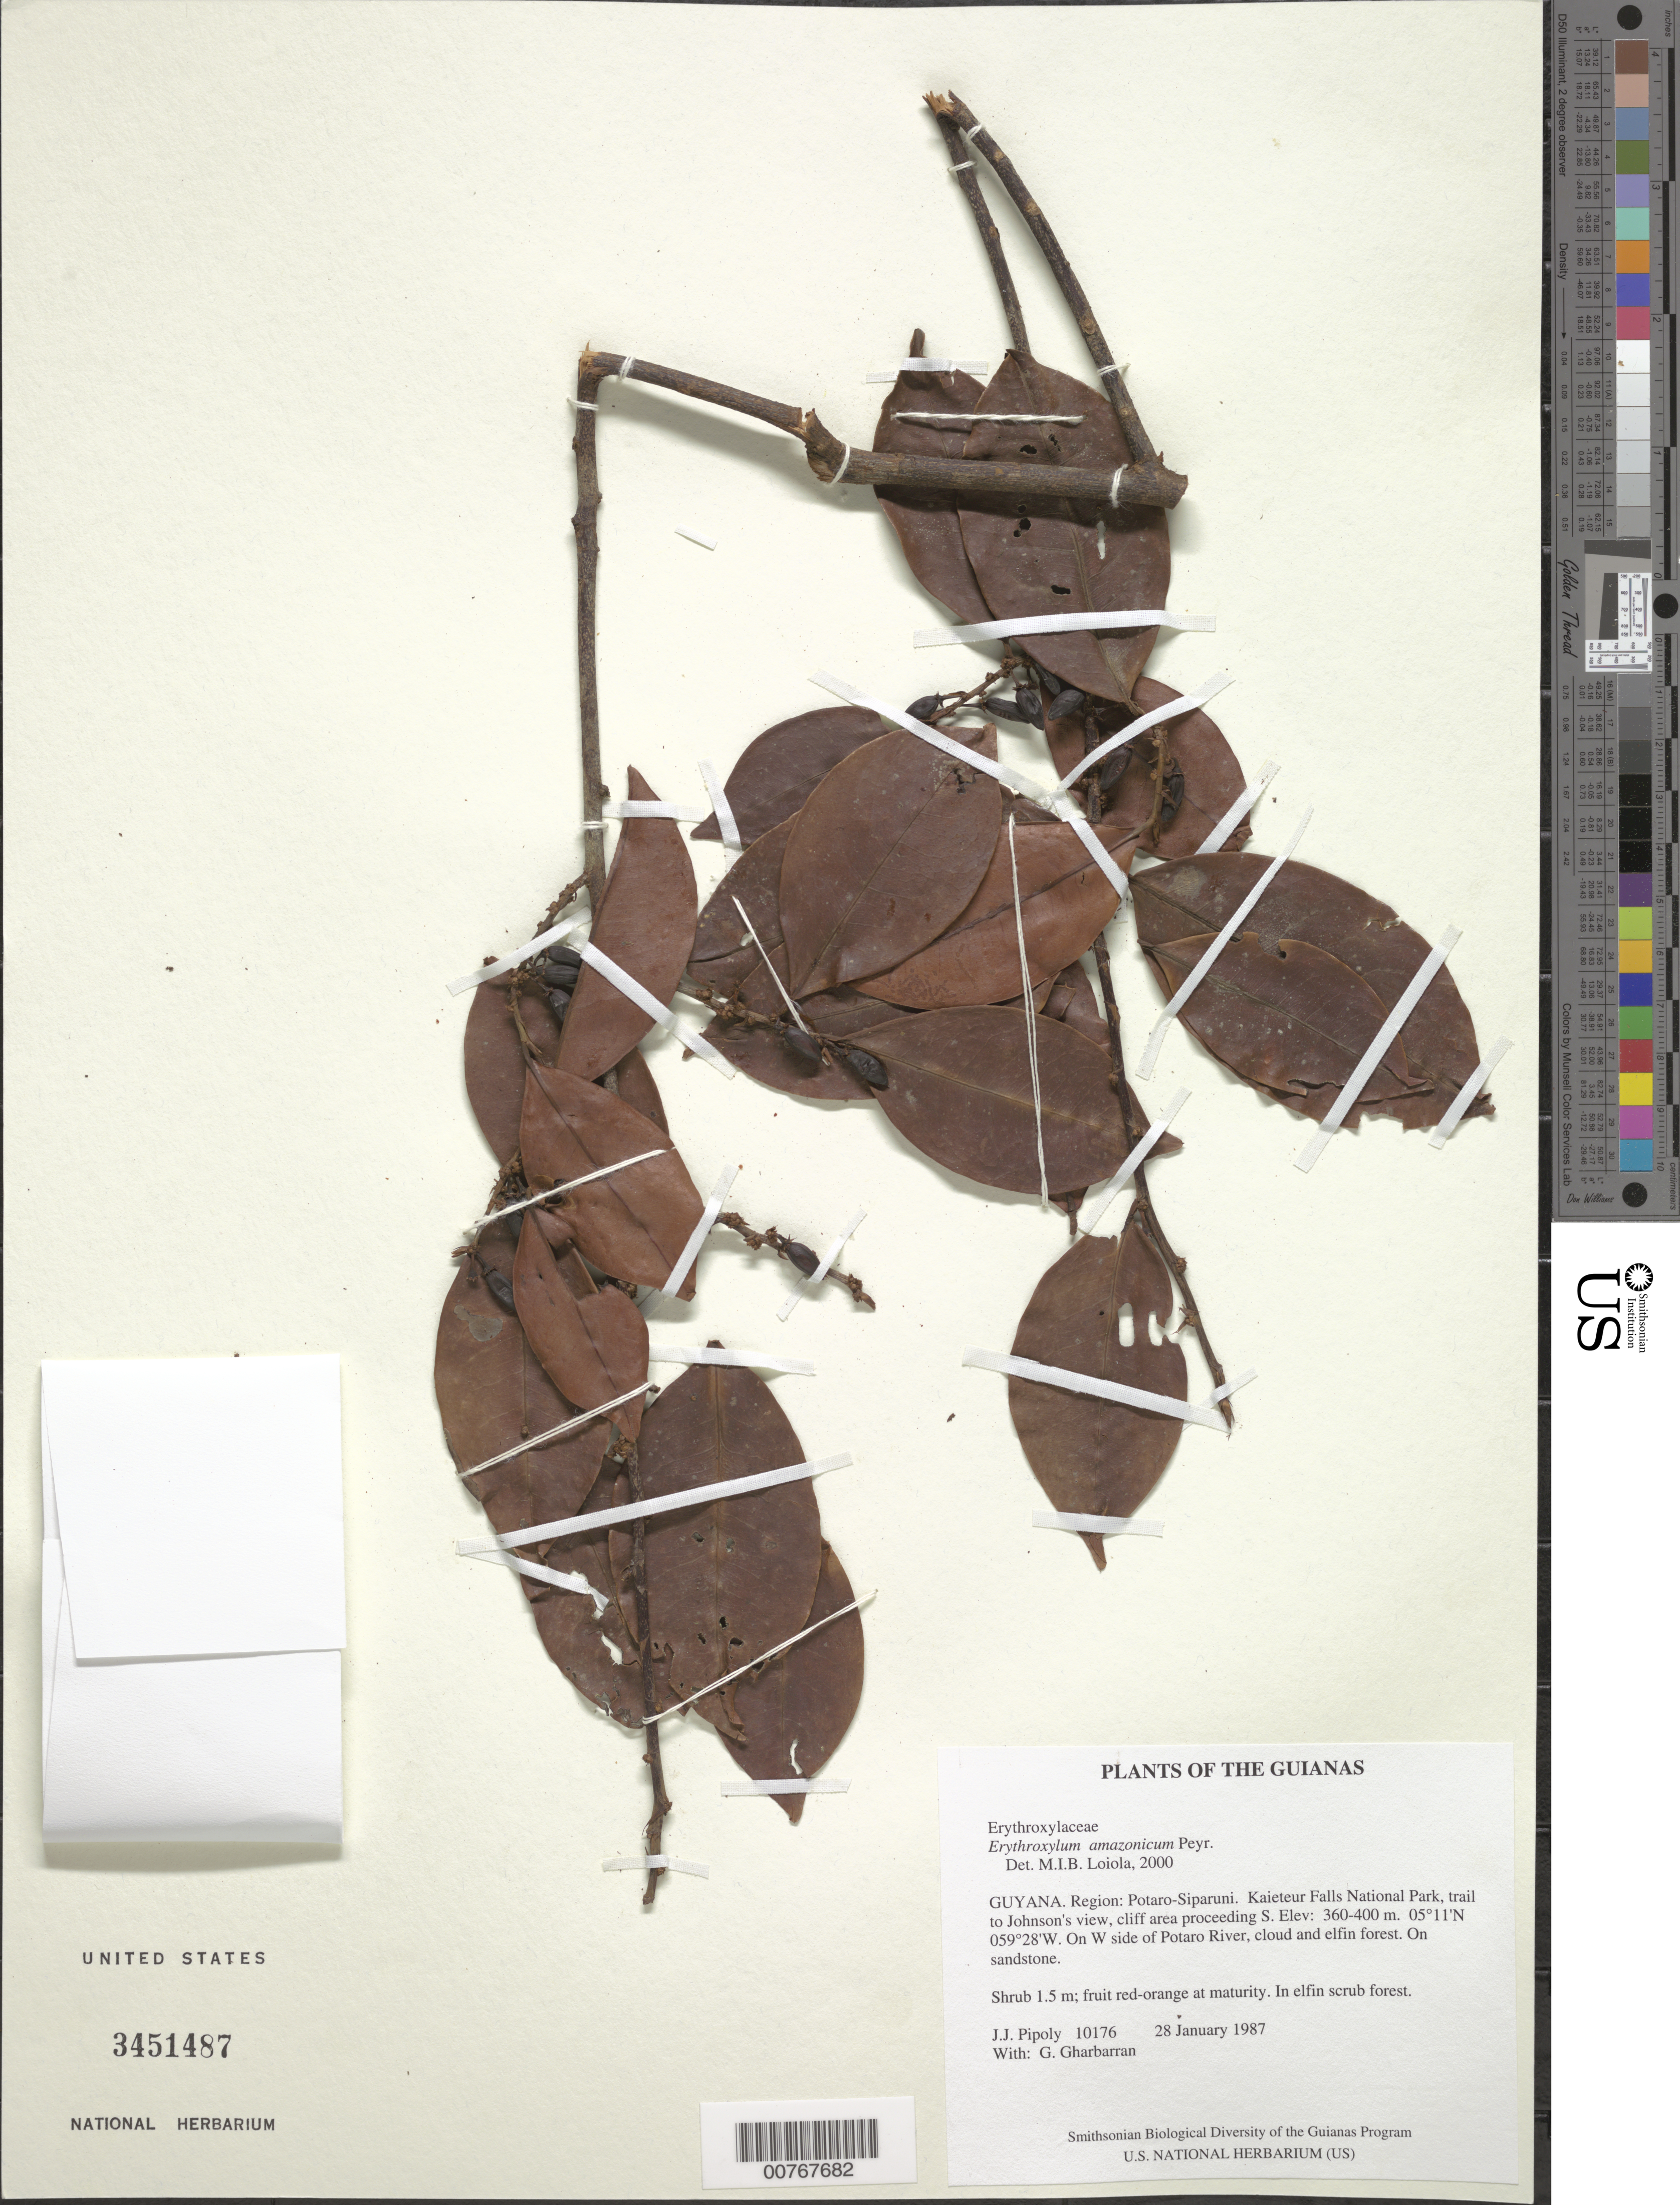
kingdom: Plantae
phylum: Tracheophyta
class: Magnoliopsida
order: Malpighiales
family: Erythroxylaceae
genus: Erythroxylum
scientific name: Erythroxylum amazonicum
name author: Peyr.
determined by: Loiola, M. I. B.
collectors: J. J. Pipoly & G. Gharbarran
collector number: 10176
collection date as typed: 28 January 1987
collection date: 1987-01-28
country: Guyana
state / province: Potaro-Siparuni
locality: Kaieteur Falls National Park, trail to Johnson's view, cliff area proceeding S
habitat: On W side of Potaro River, cloud and elfin forest. On sandstone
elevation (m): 360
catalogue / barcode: US 3451487